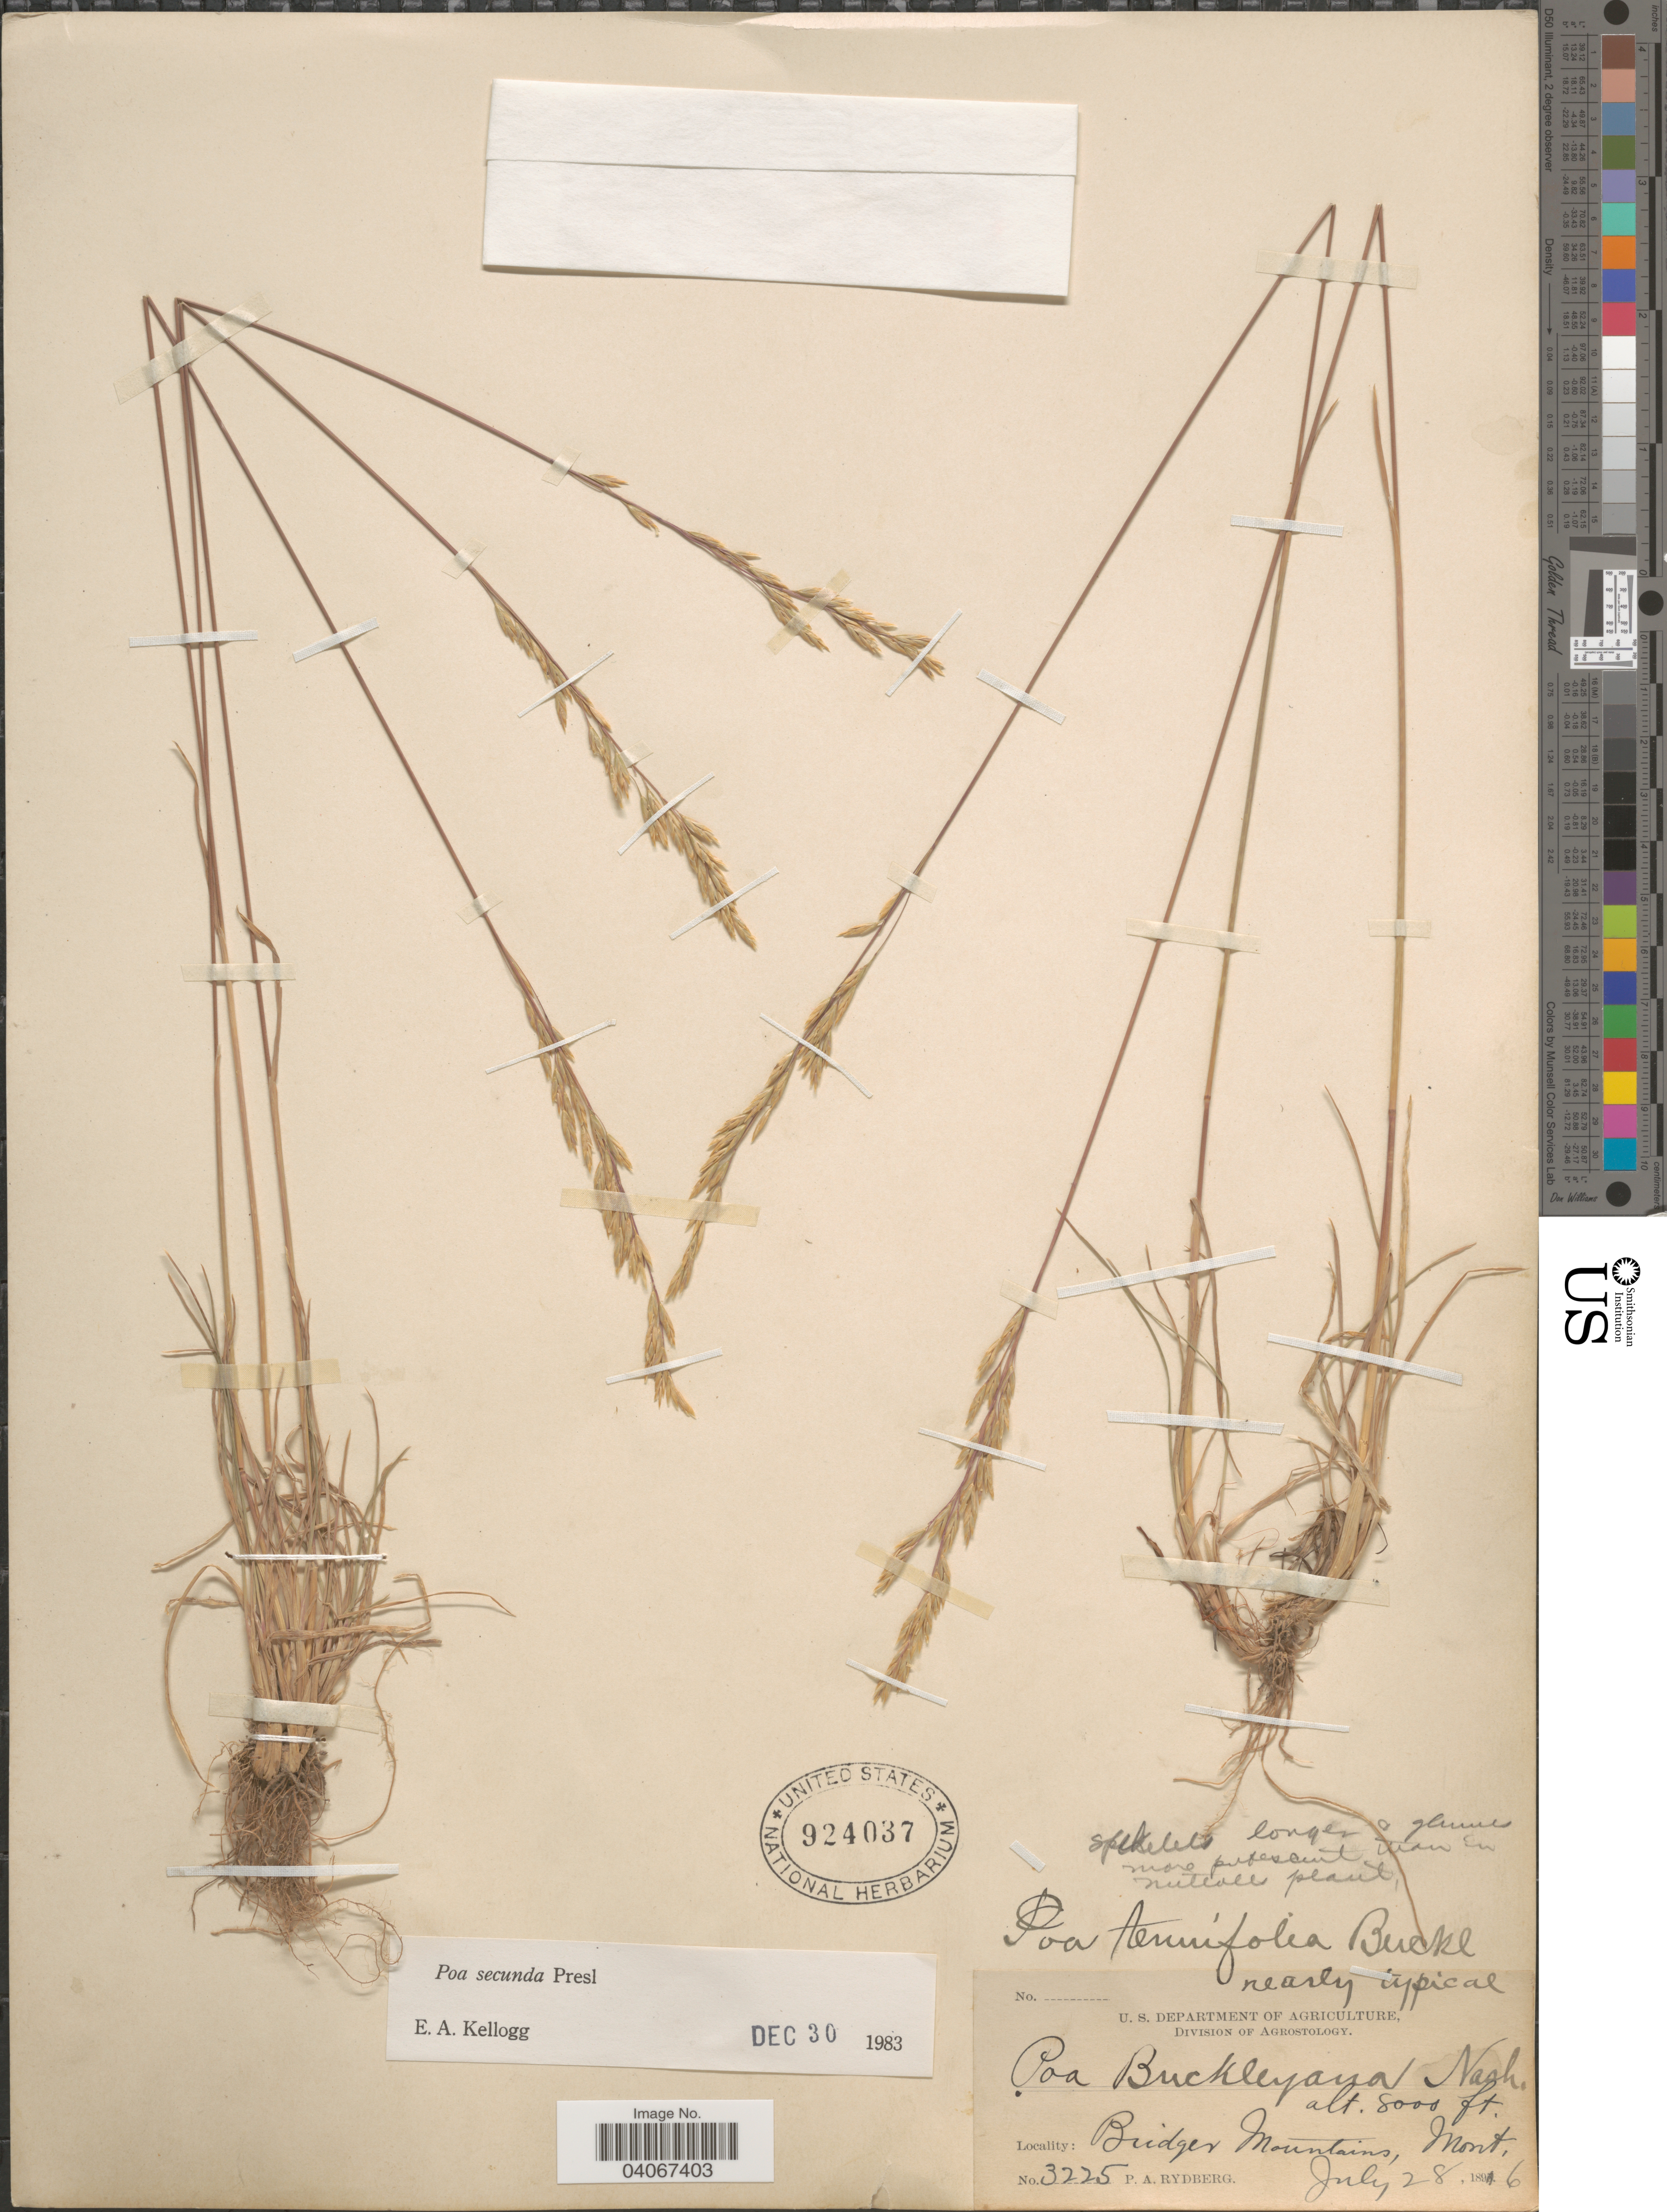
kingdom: Plantae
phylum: Tracheophyta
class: Liliopsida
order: Poales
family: Poaceae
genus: Poa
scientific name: Poa secunda subsp. secunda var. secunda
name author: J. Presl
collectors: P. A. Rydberg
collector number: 3225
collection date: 1816-07-28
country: United States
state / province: Montana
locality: Bridger Mountains.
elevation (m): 2438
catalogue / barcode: US 924037